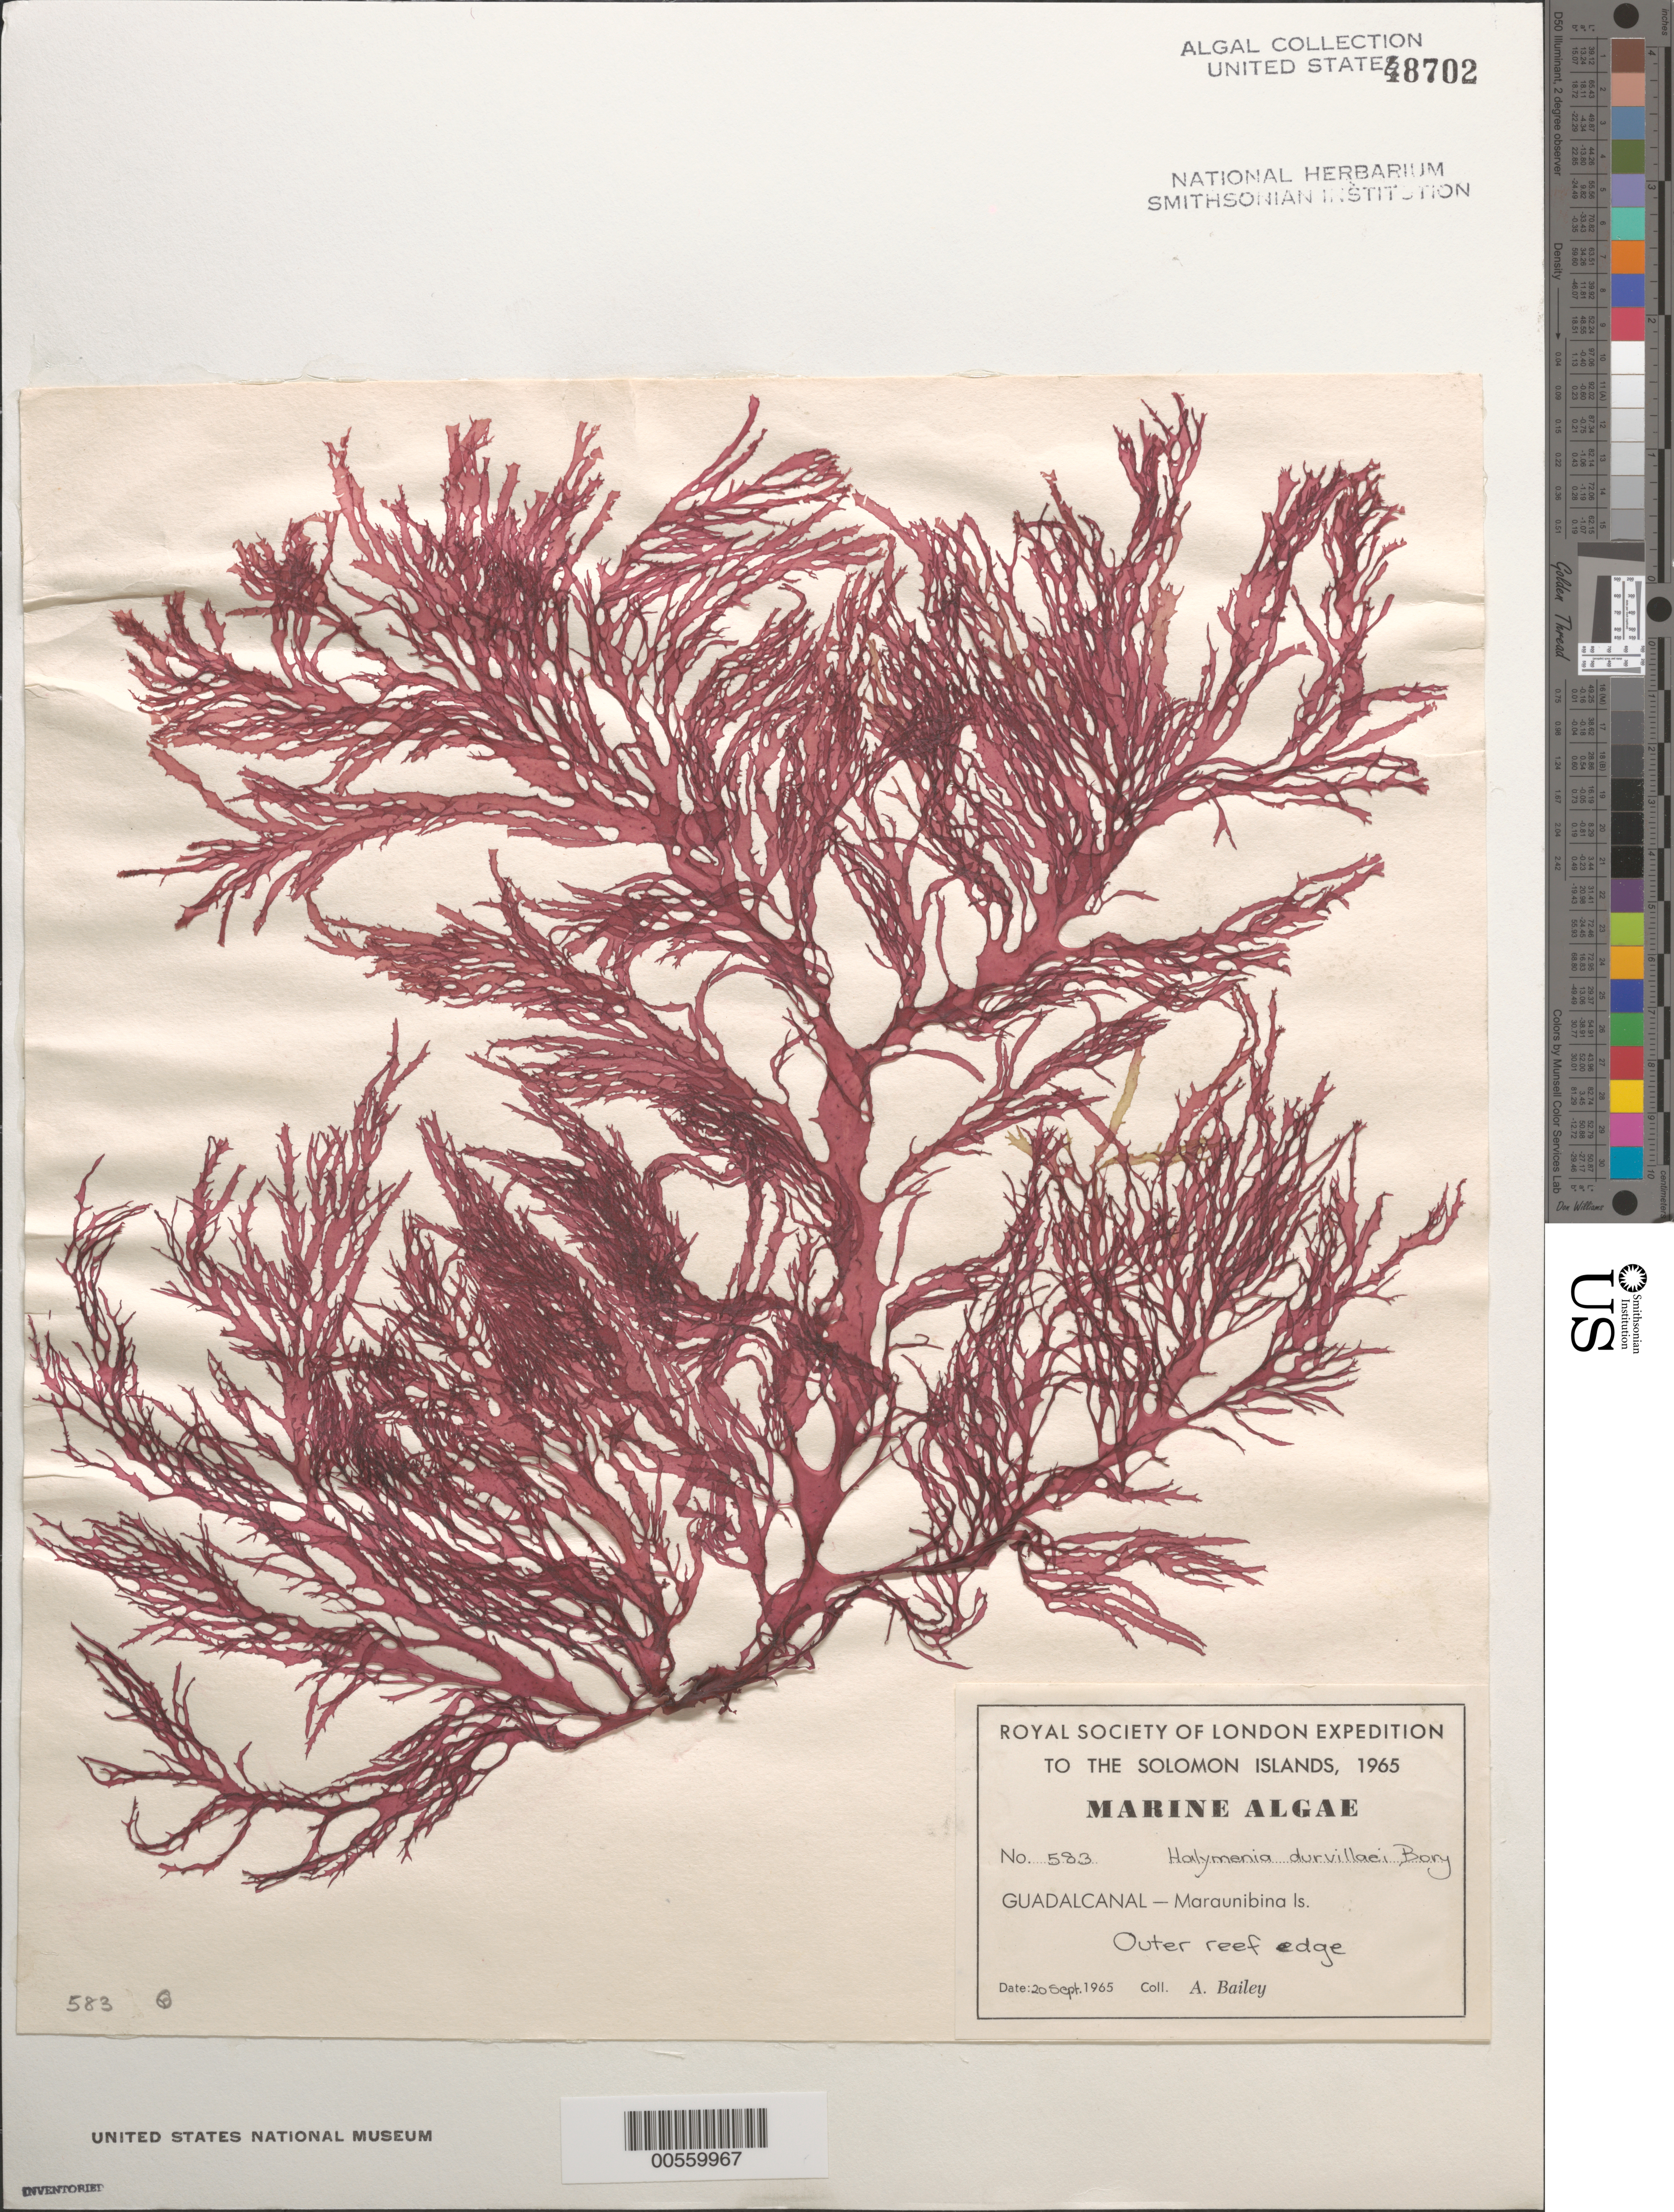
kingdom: Plantae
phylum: Rhodophyta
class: Florideophyceae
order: Halymeniales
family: Halymeniaceae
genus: Halymenia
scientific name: Halymenia durvillaei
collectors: A. Bailey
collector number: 583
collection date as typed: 20 Sep 1965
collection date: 1965-09-20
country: Solomon Islands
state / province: Guadalcanal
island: Maraunibina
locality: Maraunibina Island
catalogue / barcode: US 48702